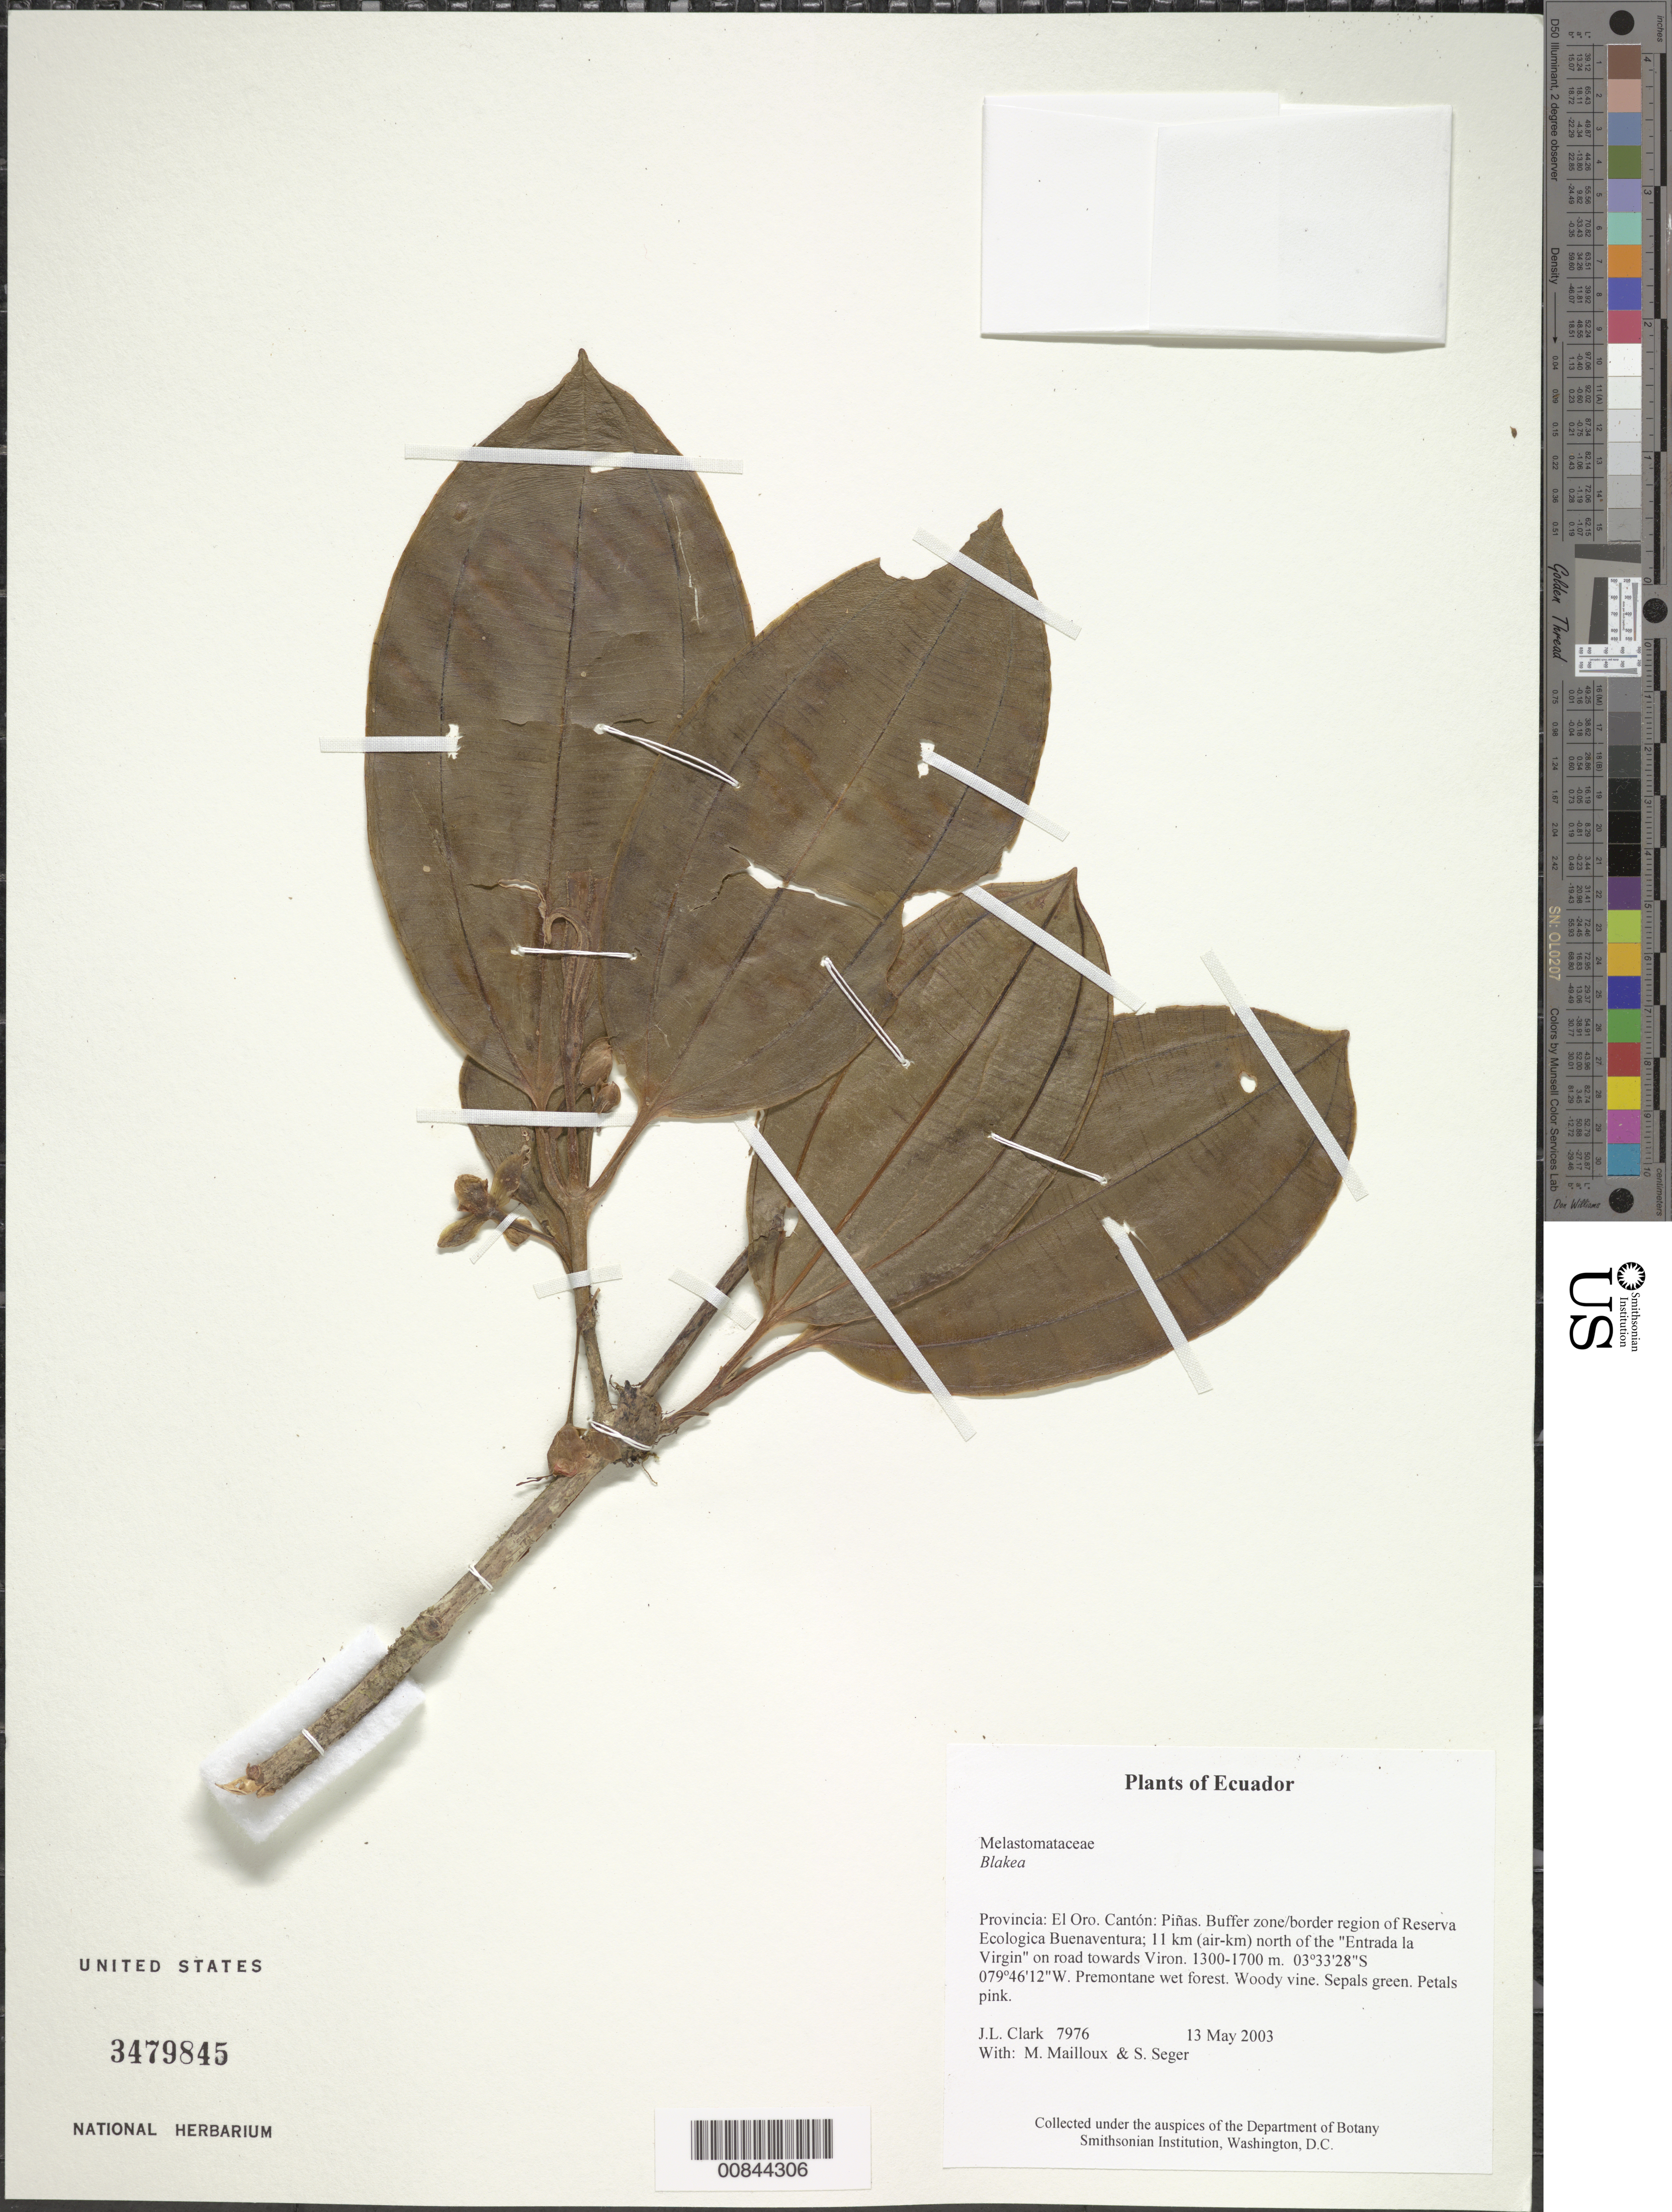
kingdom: Plantae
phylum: Tracheophyta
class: Magnoliopsida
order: Myrtales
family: Melastomataceae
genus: Blakea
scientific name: Blakea sp.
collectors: J. L. Clark, M. Mailloux & S. Seger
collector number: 07976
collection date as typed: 13 May 2003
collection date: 2003-05-13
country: Ecuador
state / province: El Oro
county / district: Piñas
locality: Buffer zone/border region of Reserva Ecologica Buenaventura; 11 km (air-km) north of the "Entrada la Virgin" on road towards Viron.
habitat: Premontane wet forest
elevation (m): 1300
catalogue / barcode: US 3479845